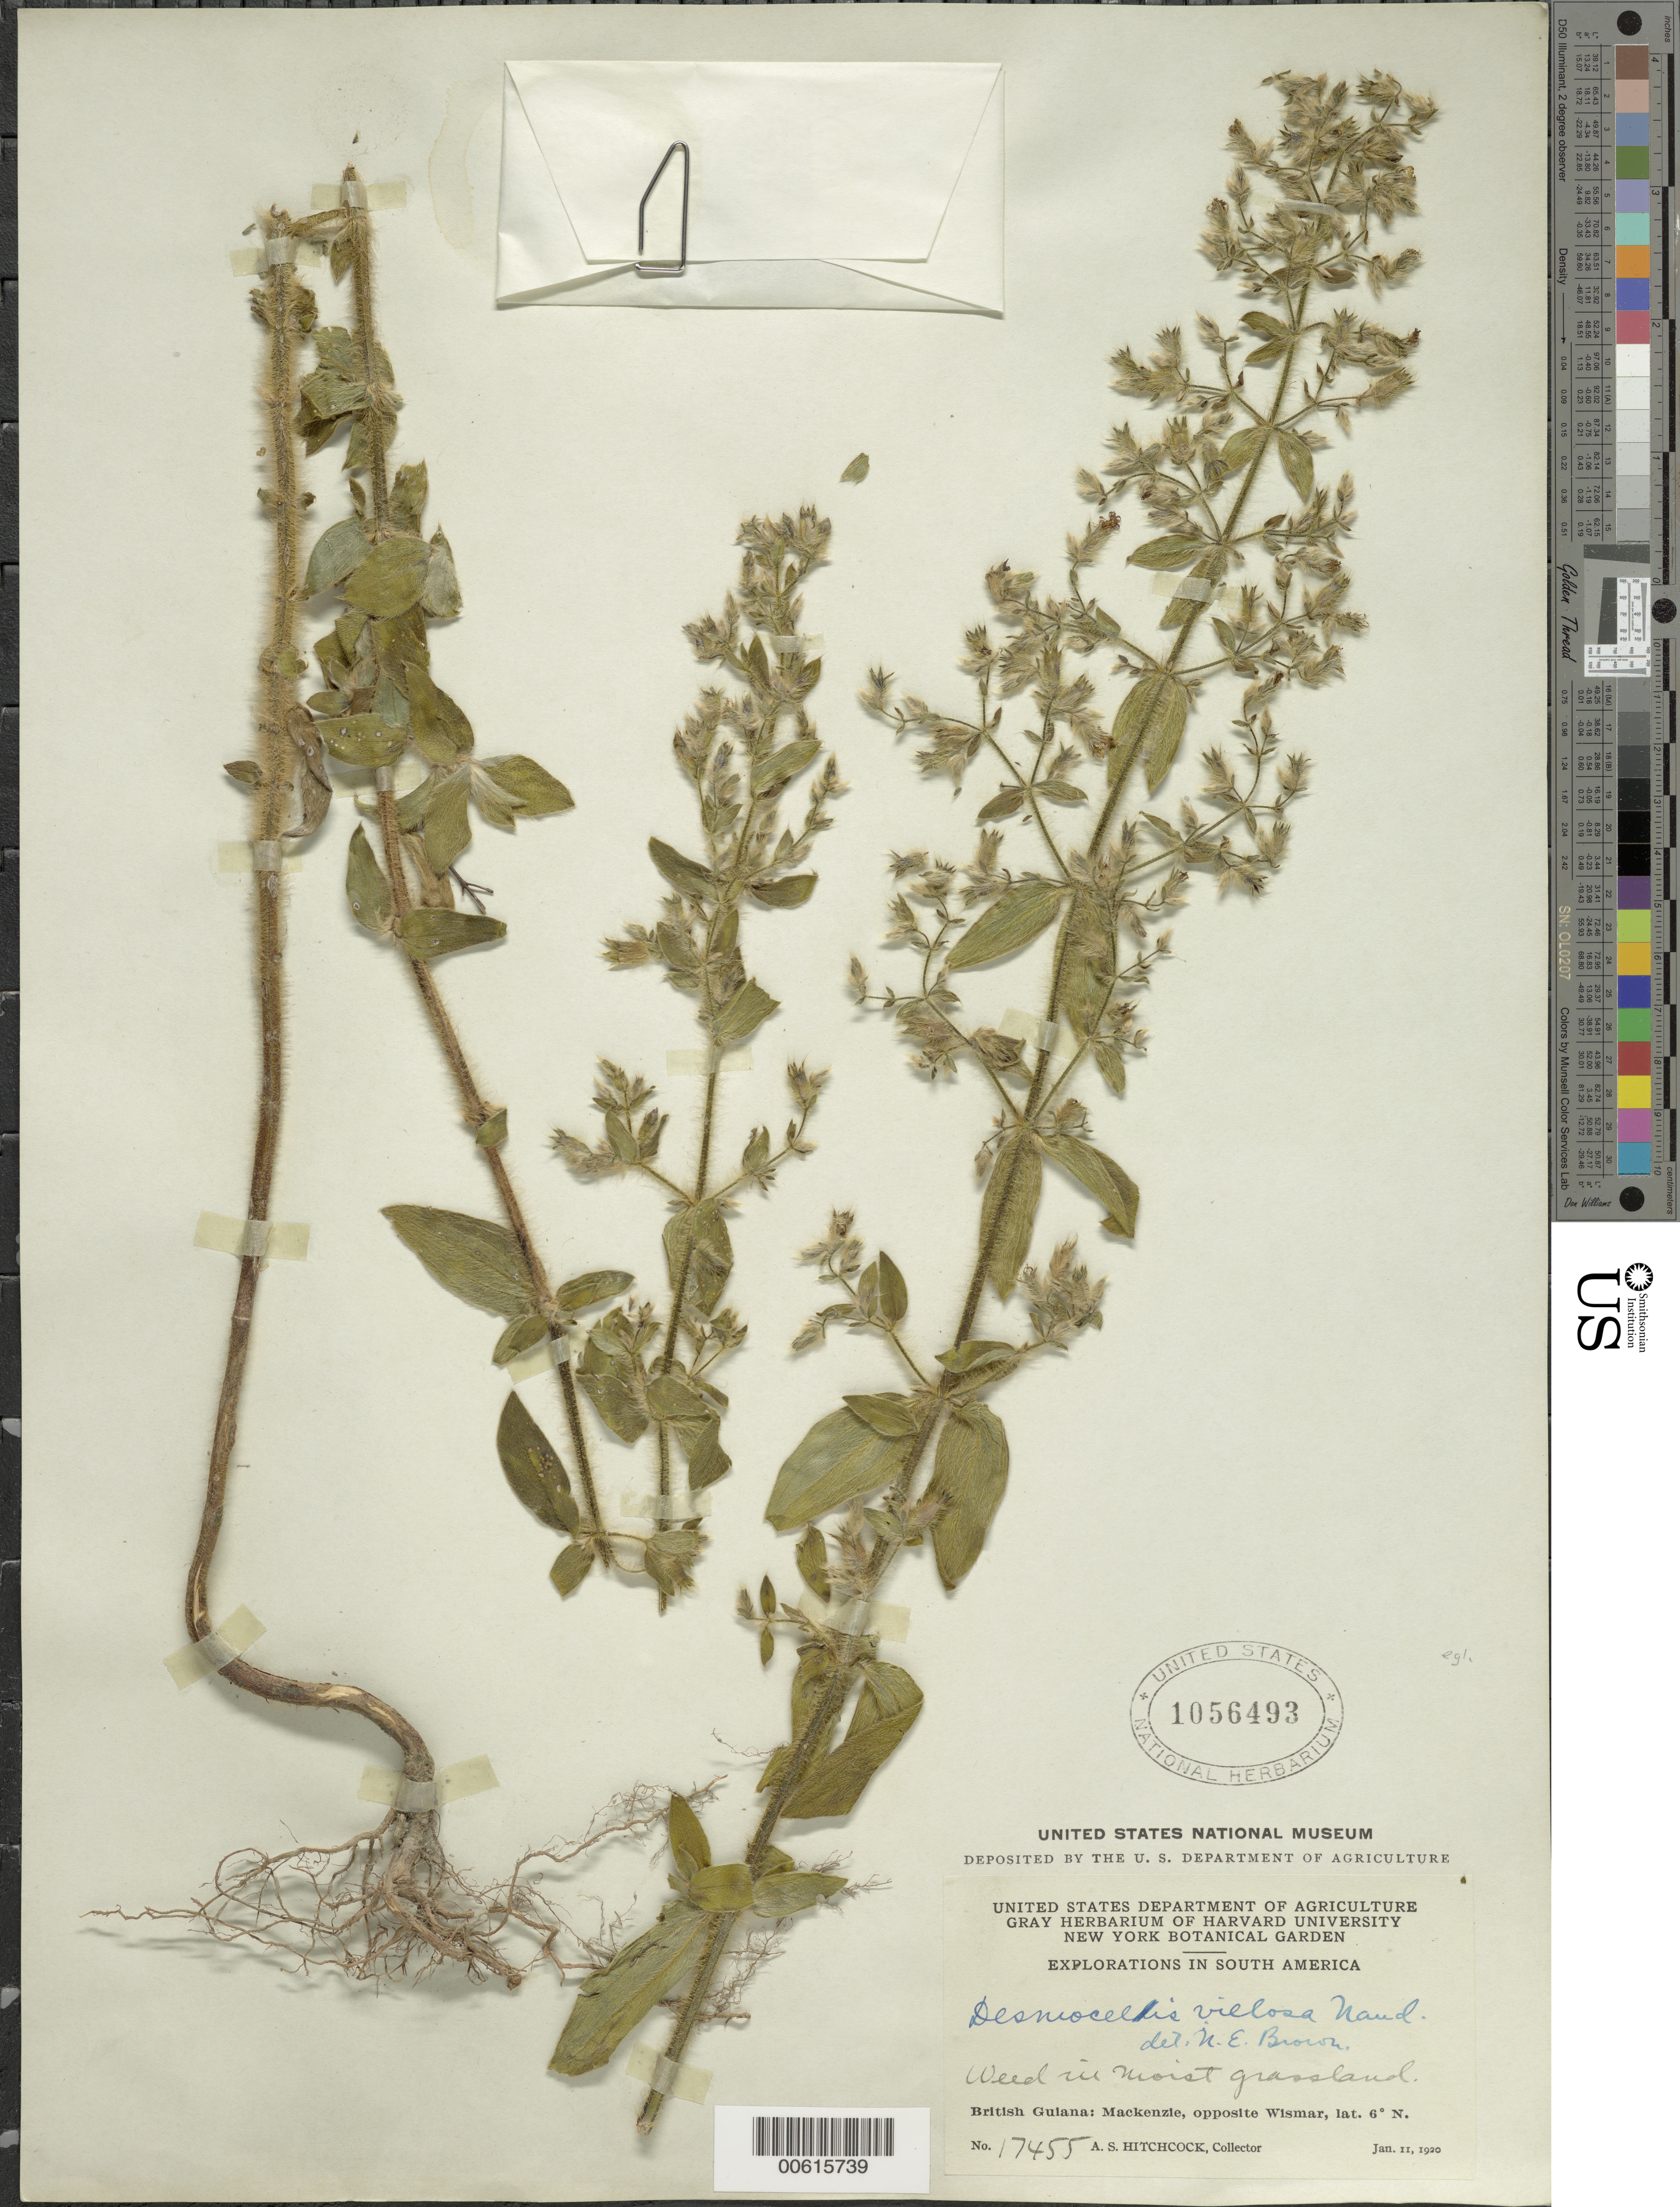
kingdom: Plantae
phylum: Tracheophyta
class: Magnoliopsida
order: Myrtales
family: Melastomataceae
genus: Desmoscelis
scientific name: Desmoscelis villosa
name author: (Aubl.) Naudin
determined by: Brown, N. E.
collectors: A. S. Hitchcock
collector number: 17455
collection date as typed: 11-Jan-20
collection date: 1920-01-11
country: Guyana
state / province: U. Demerara-Berbice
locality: Mackenzie, opposite Wismar, on Demerara River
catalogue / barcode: US 1056493